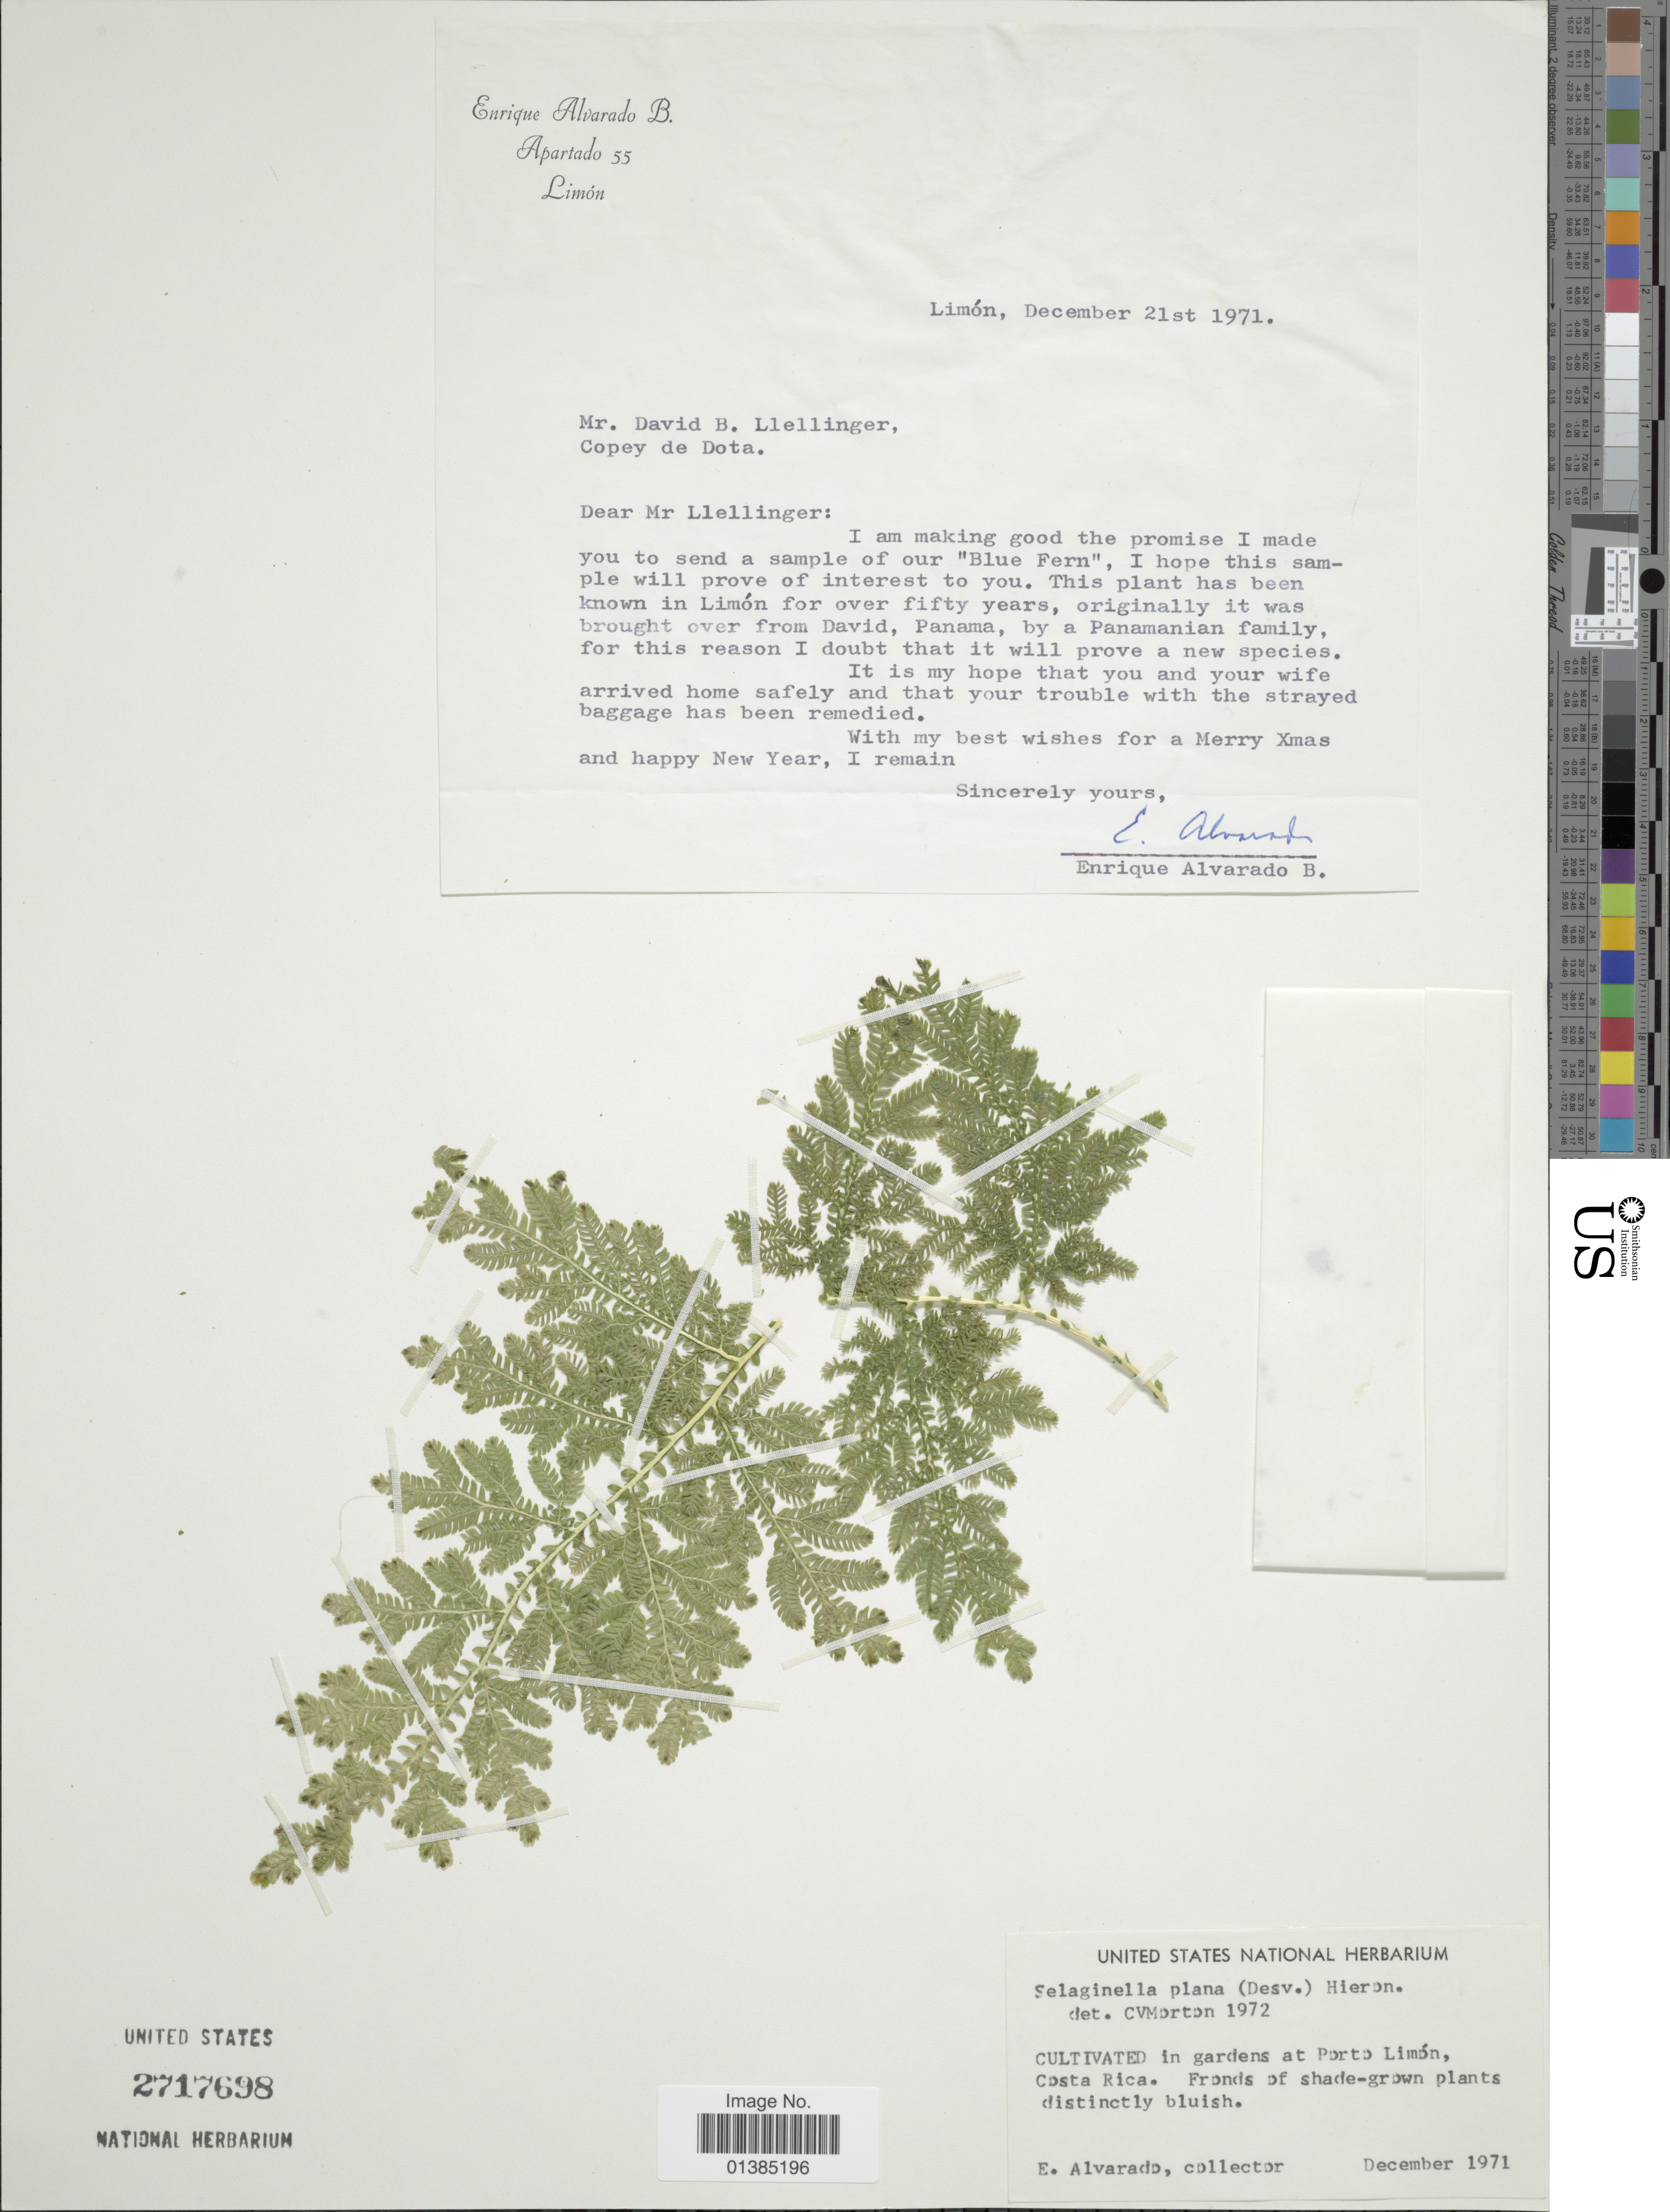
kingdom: Plantae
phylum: Tracheophyta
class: Lycopodiopsida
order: Selaginellales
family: Selaginellaceae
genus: Selaginella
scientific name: Selaginella plana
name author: (Desv. ex Poir.) Hieron.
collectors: J. Alvarado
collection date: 1971-12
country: Costa Rica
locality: In gardens at Porto Limón.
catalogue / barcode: US 2717698